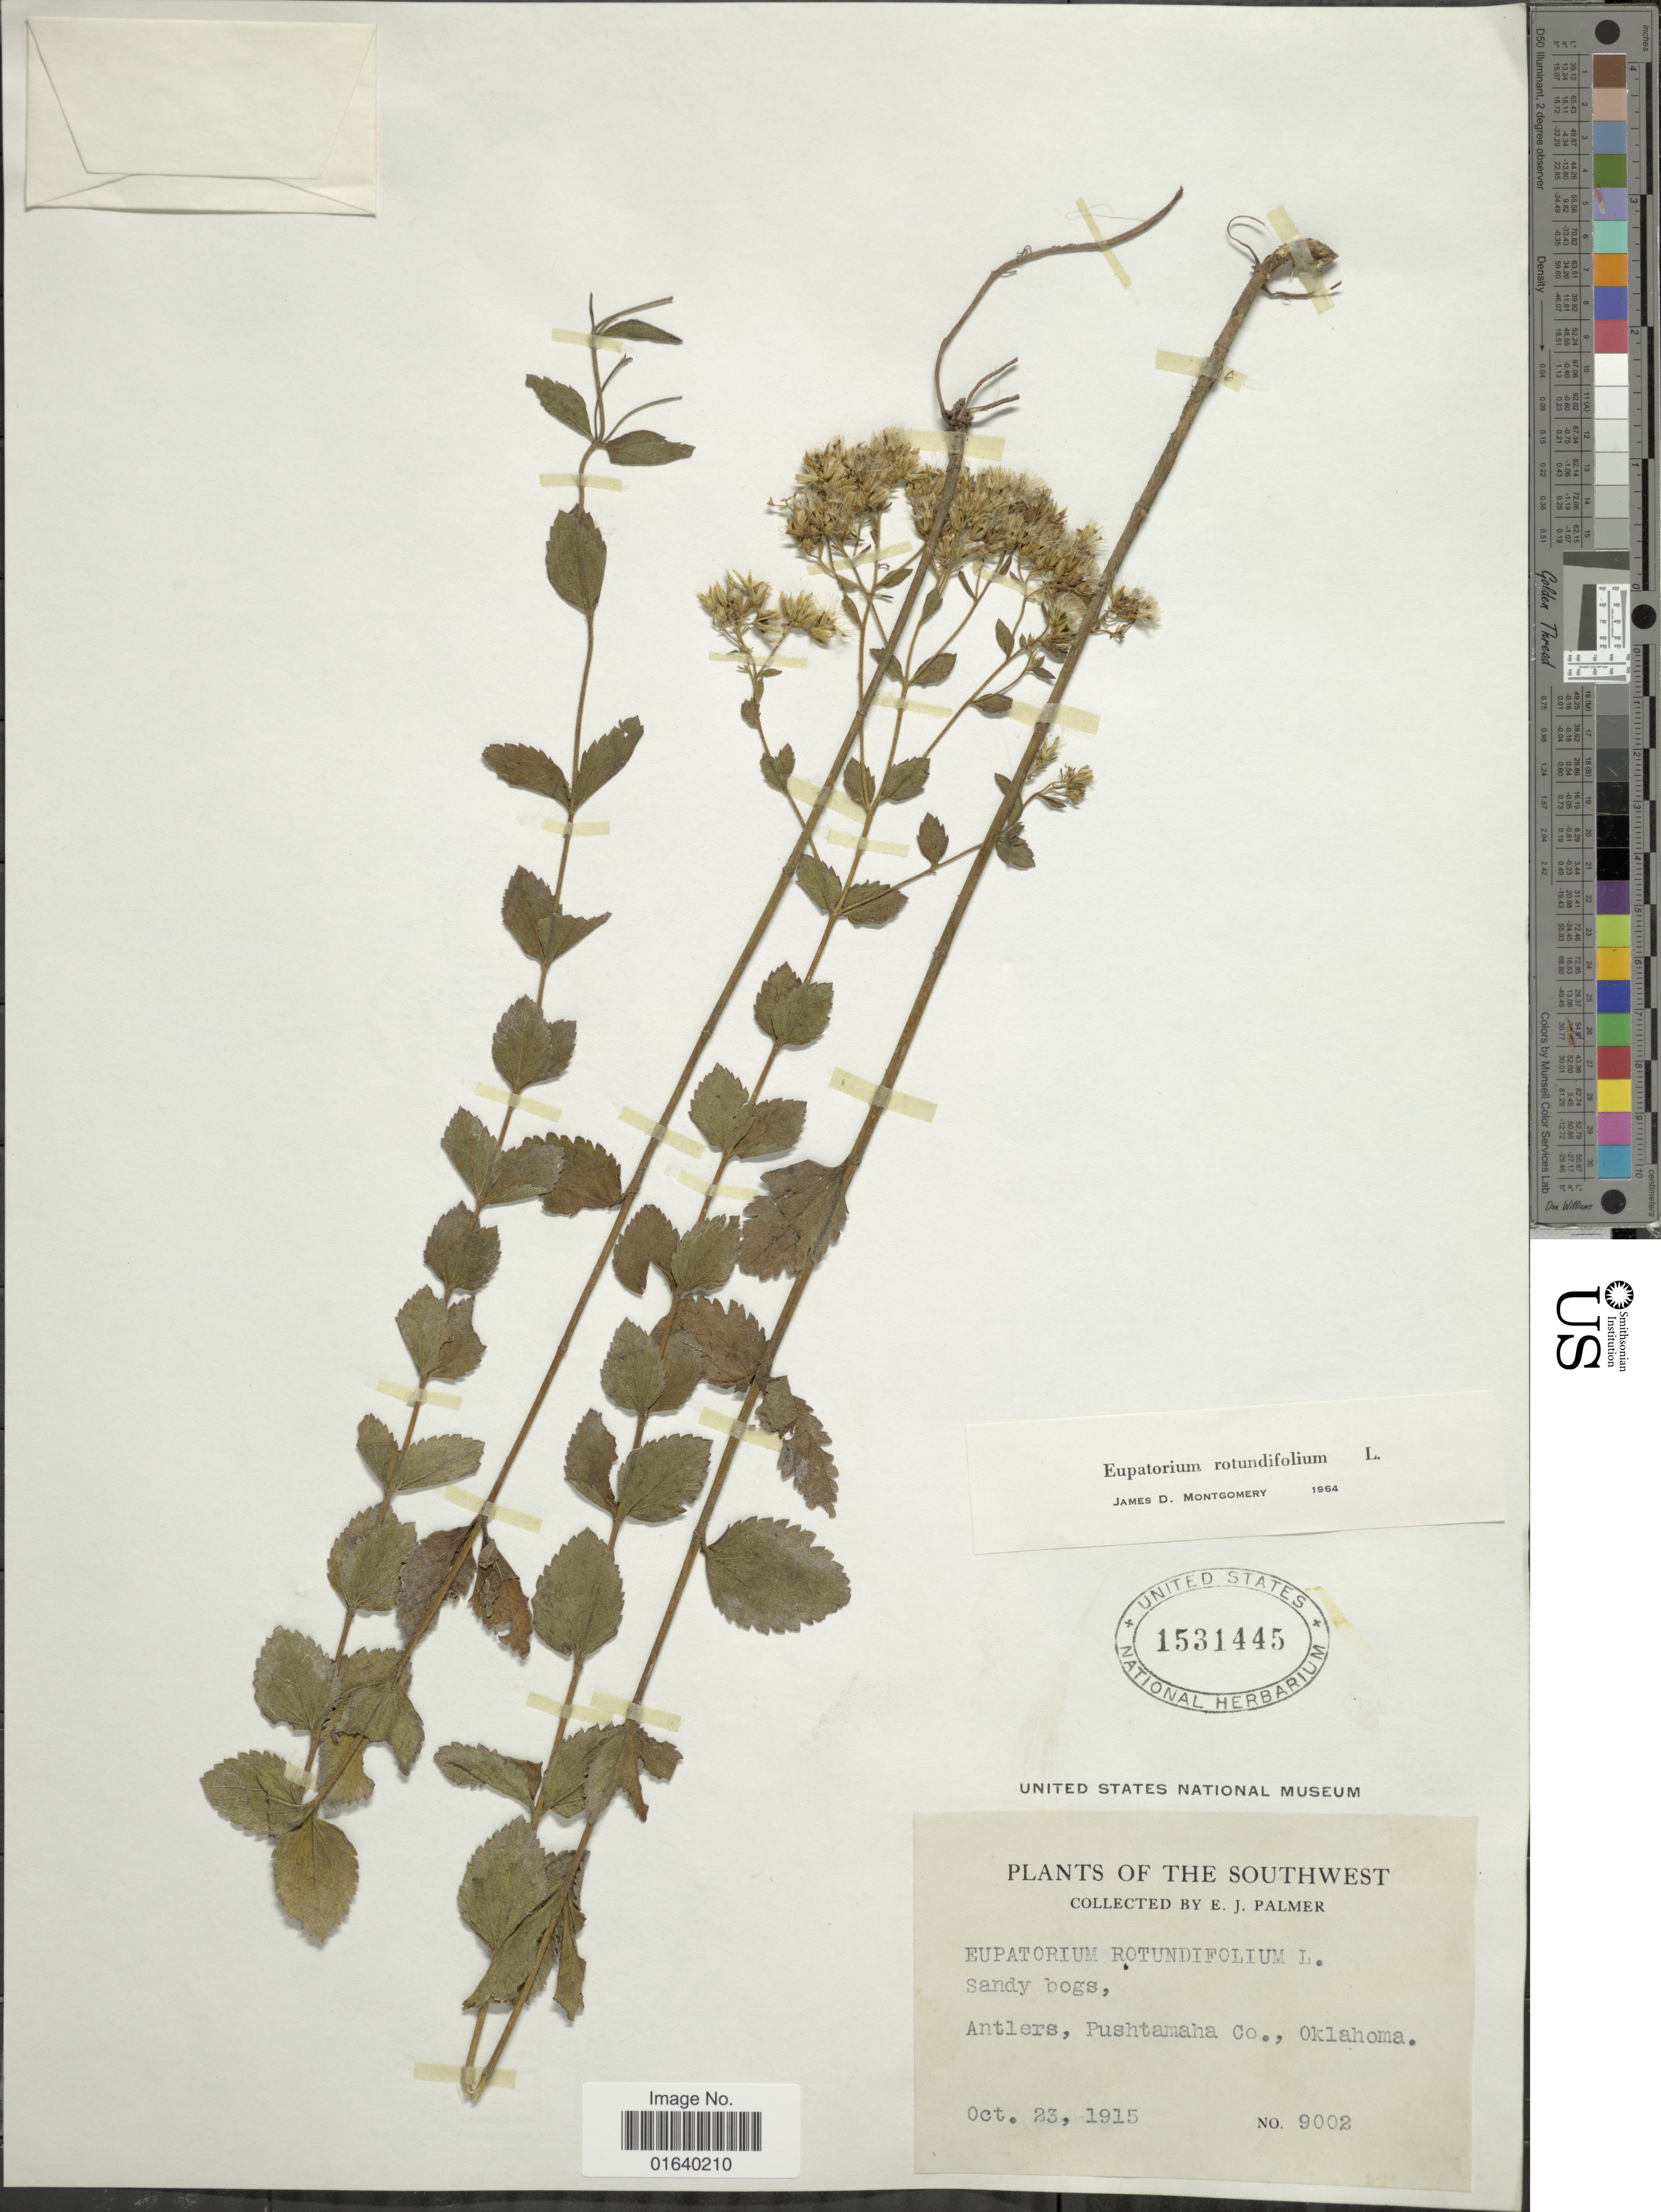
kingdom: Plantae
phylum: Tracheophyta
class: Magnoliopsida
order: Asterales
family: Asteraceae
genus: Eupatorium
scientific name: Eupatorium rotundifolium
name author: L.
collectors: E. J. Palmer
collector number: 9002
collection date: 1915-10-23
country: United States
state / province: Oklahoma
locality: The Southwest, Antlers, Pushtamaha Co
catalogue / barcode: US 1531445